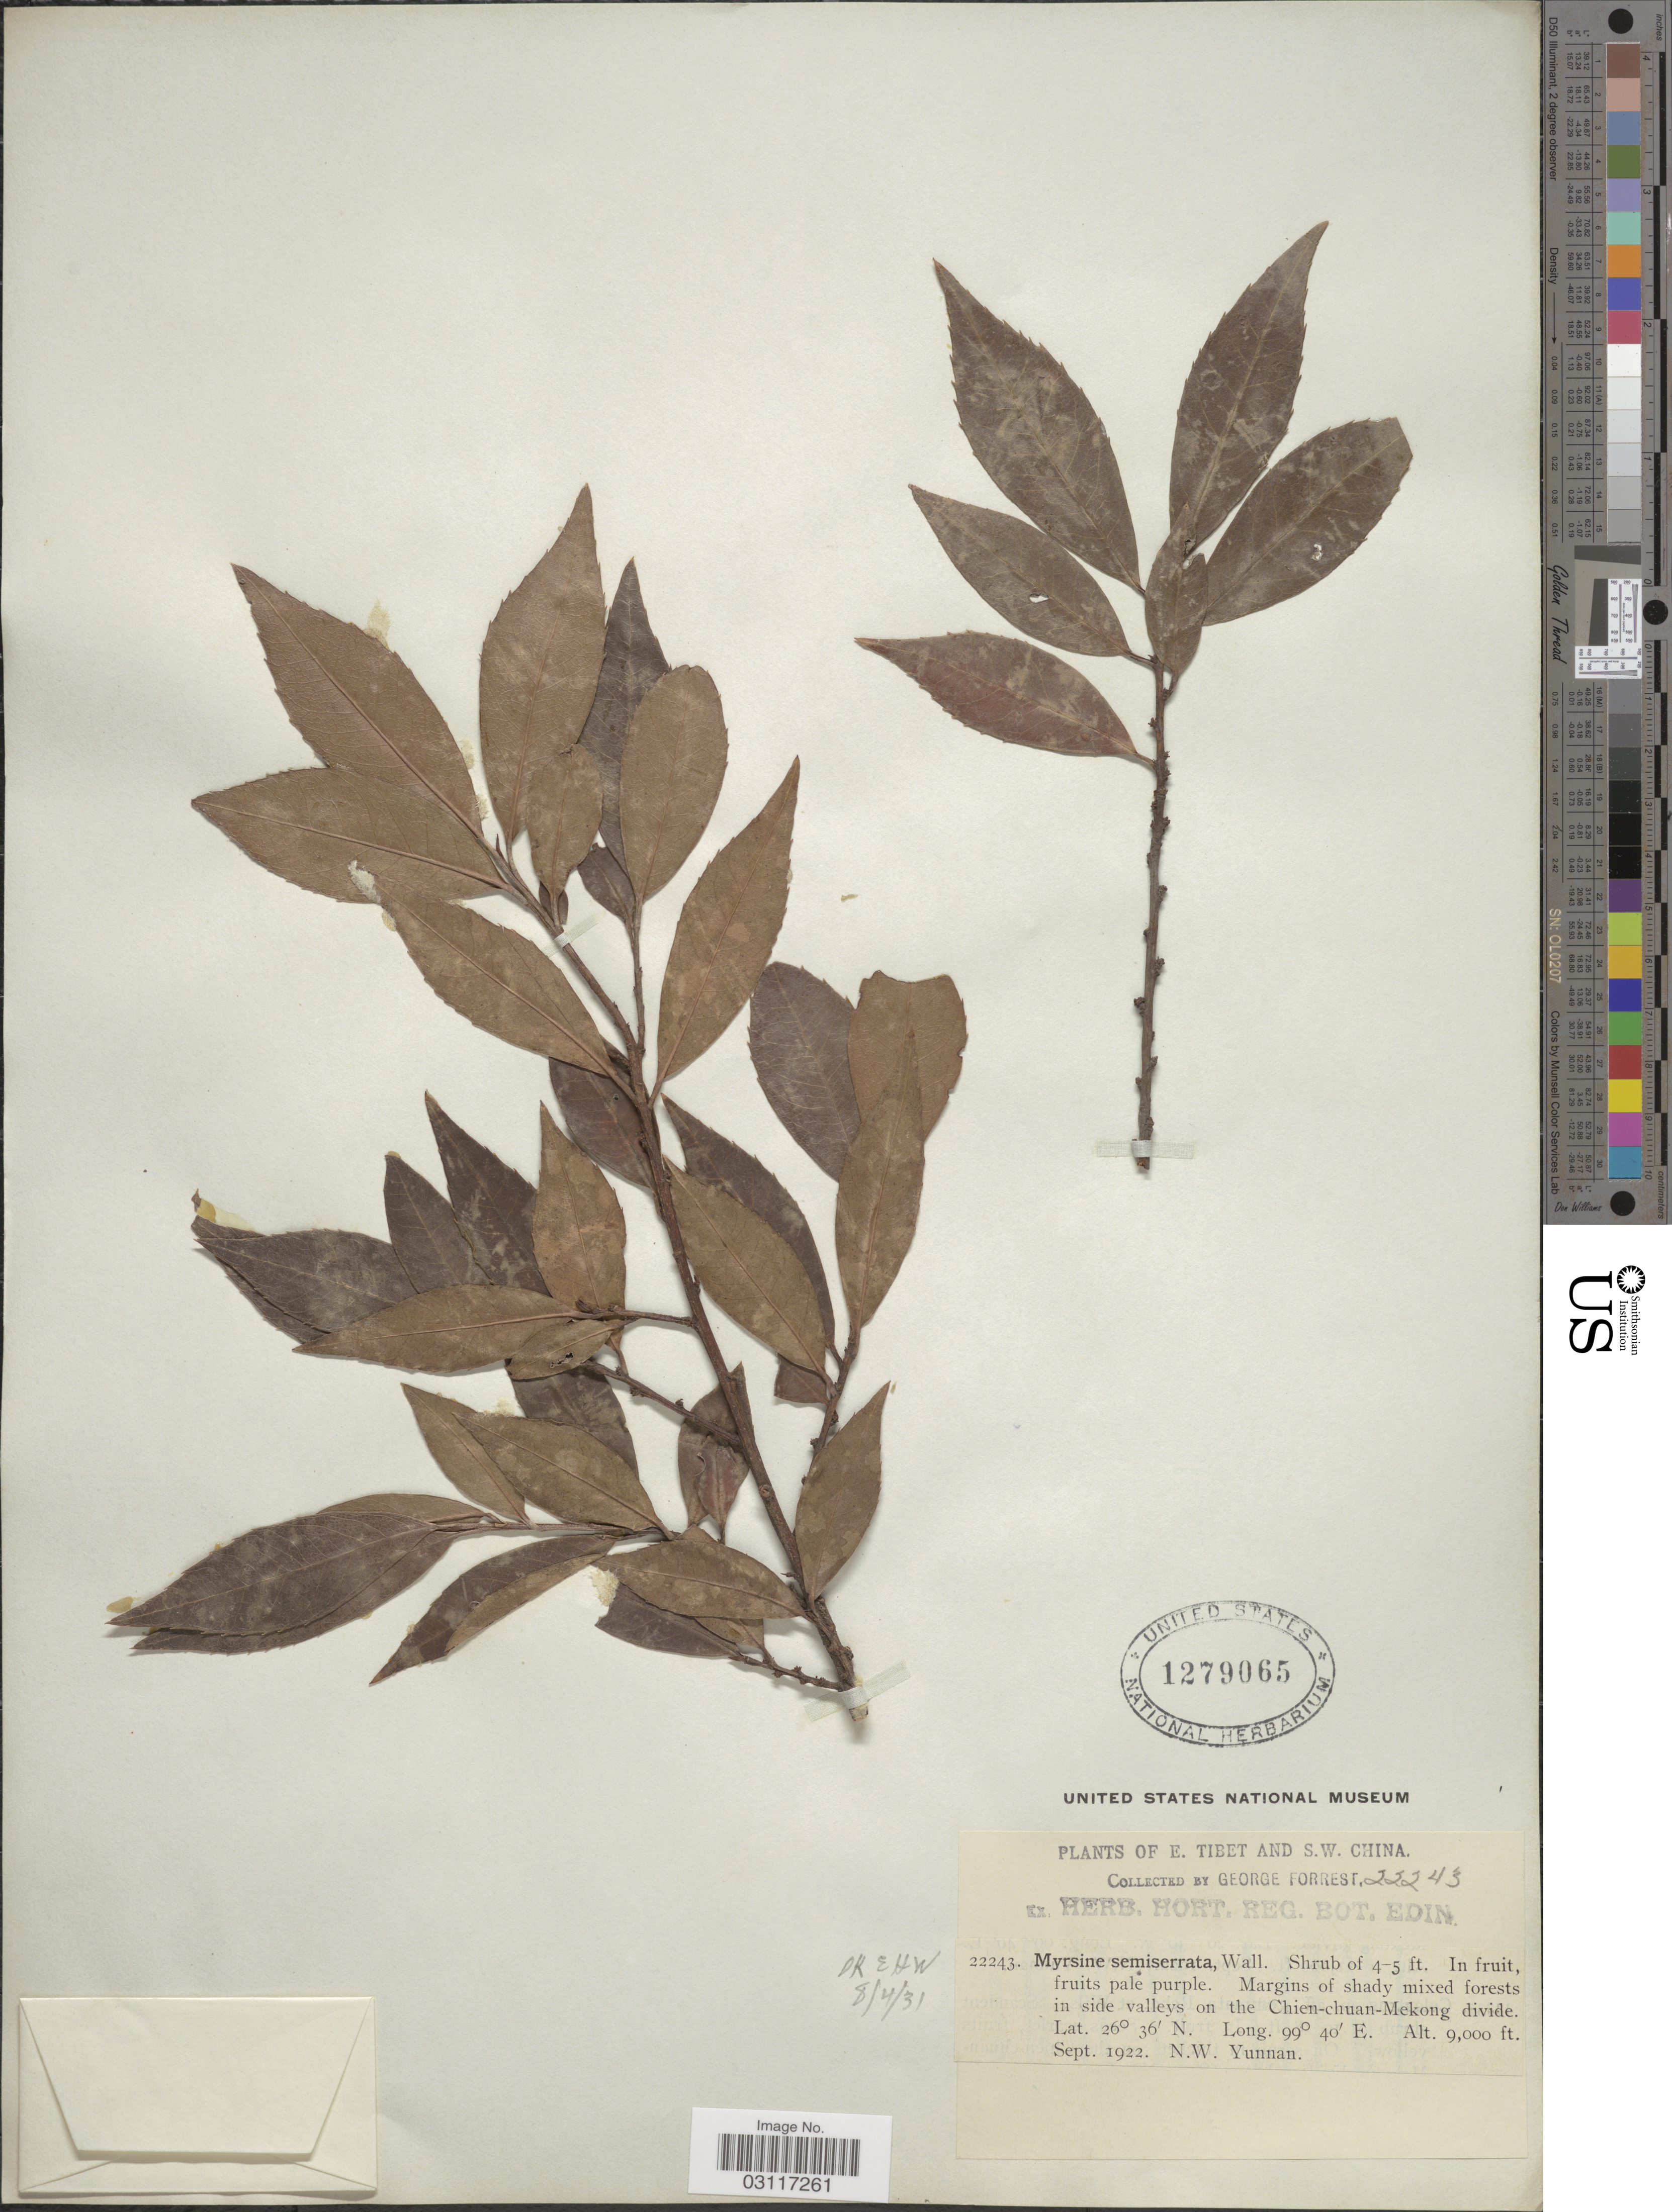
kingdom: Plantae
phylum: Tracheophyta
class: Magnoliopsida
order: Ericales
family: Primulaceae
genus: Myrsine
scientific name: Myrsine semiserrata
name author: Wall.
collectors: G. Forrest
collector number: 22243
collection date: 1922-09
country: China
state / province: Yunnan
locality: E. Tibet and S.W. China. Margins of shady mixed forests in side valleys on the Chien-chuan-Mekong divide. N.W. Yunnan.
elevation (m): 2743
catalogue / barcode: US 1279065